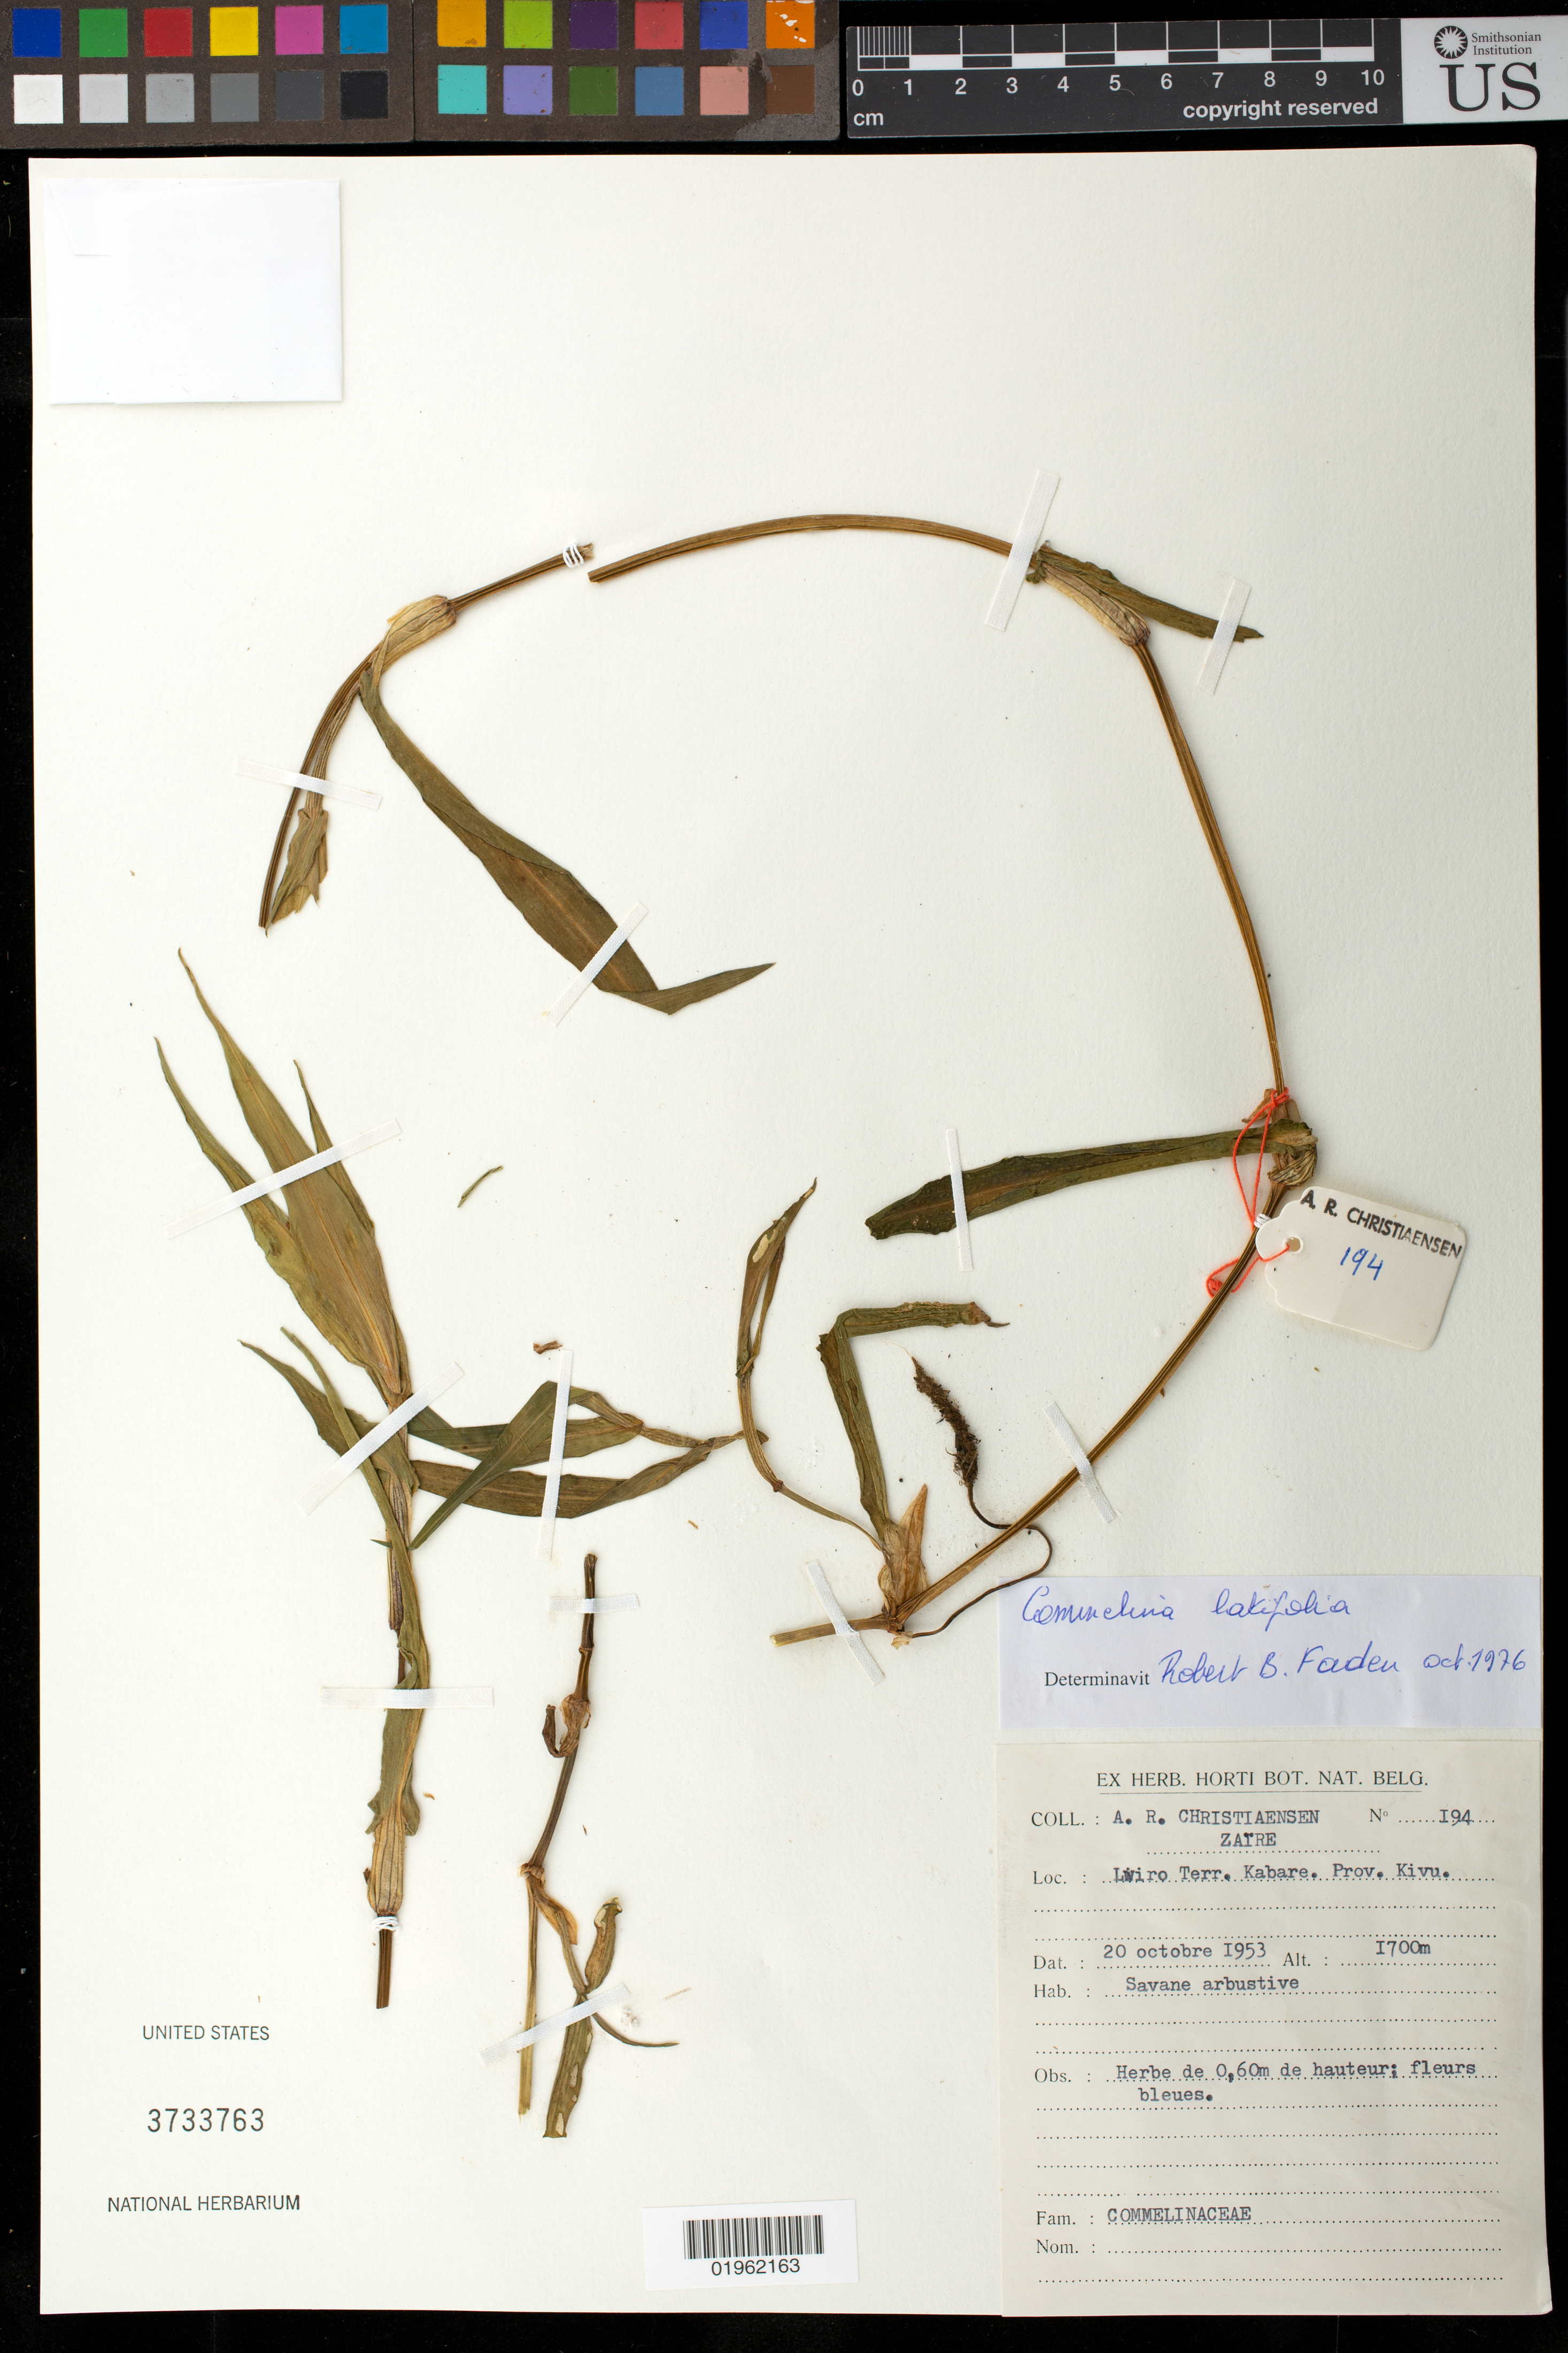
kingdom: Plantae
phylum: Tracheophyta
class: Liliopsida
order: Commelinales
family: Commelinaceae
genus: Commelina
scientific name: Commelina latifolia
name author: Hochst. ex A. Rich.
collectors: A. Christiaensen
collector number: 194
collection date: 1953-10-20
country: Congo, Democratic Republic of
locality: Lwiro Terr, Kabare, Prov Kivu.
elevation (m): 1700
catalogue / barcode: US 3733763